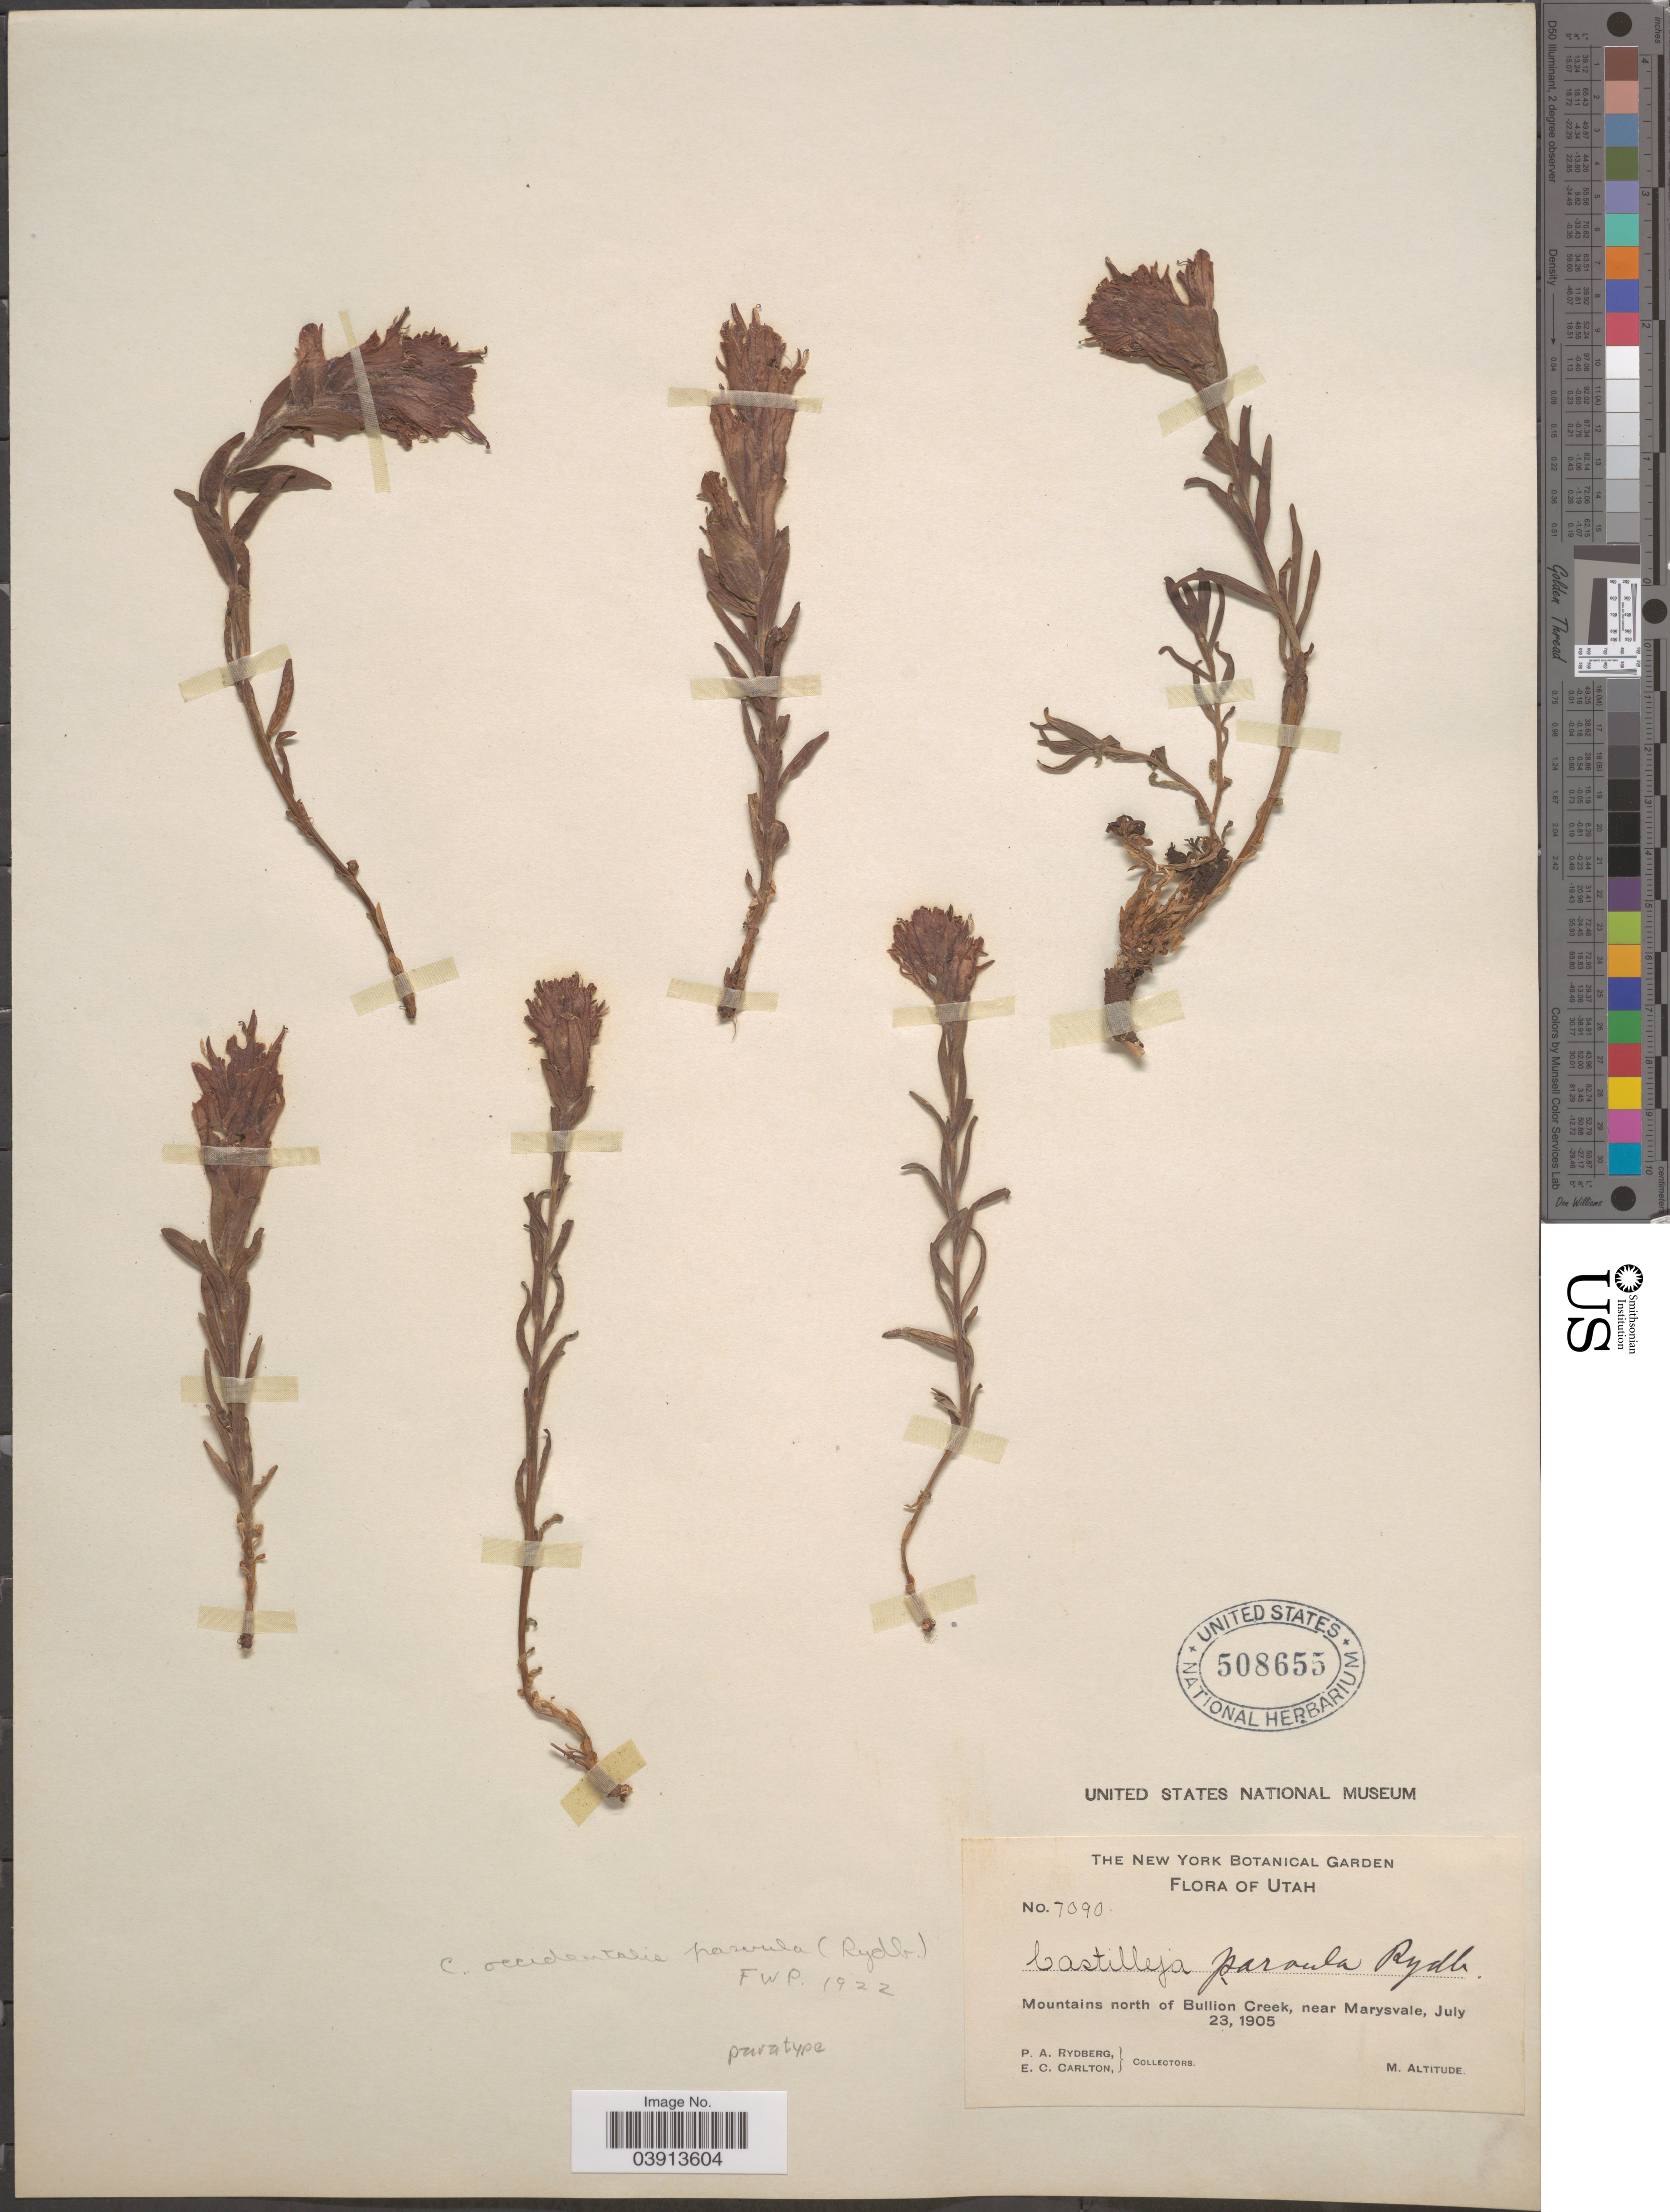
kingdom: Plantae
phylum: Tracheophyta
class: Magnoliopsida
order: Lamiales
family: Orobanchaceae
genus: Castilleja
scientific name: Castilleja parvula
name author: Rydb.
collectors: P. A. Rydberg & E. Carlton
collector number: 7090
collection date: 1905-07-23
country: United States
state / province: Utah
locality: Mountains north of Bullion Creek, near Marysvale.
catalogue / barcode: US 508655